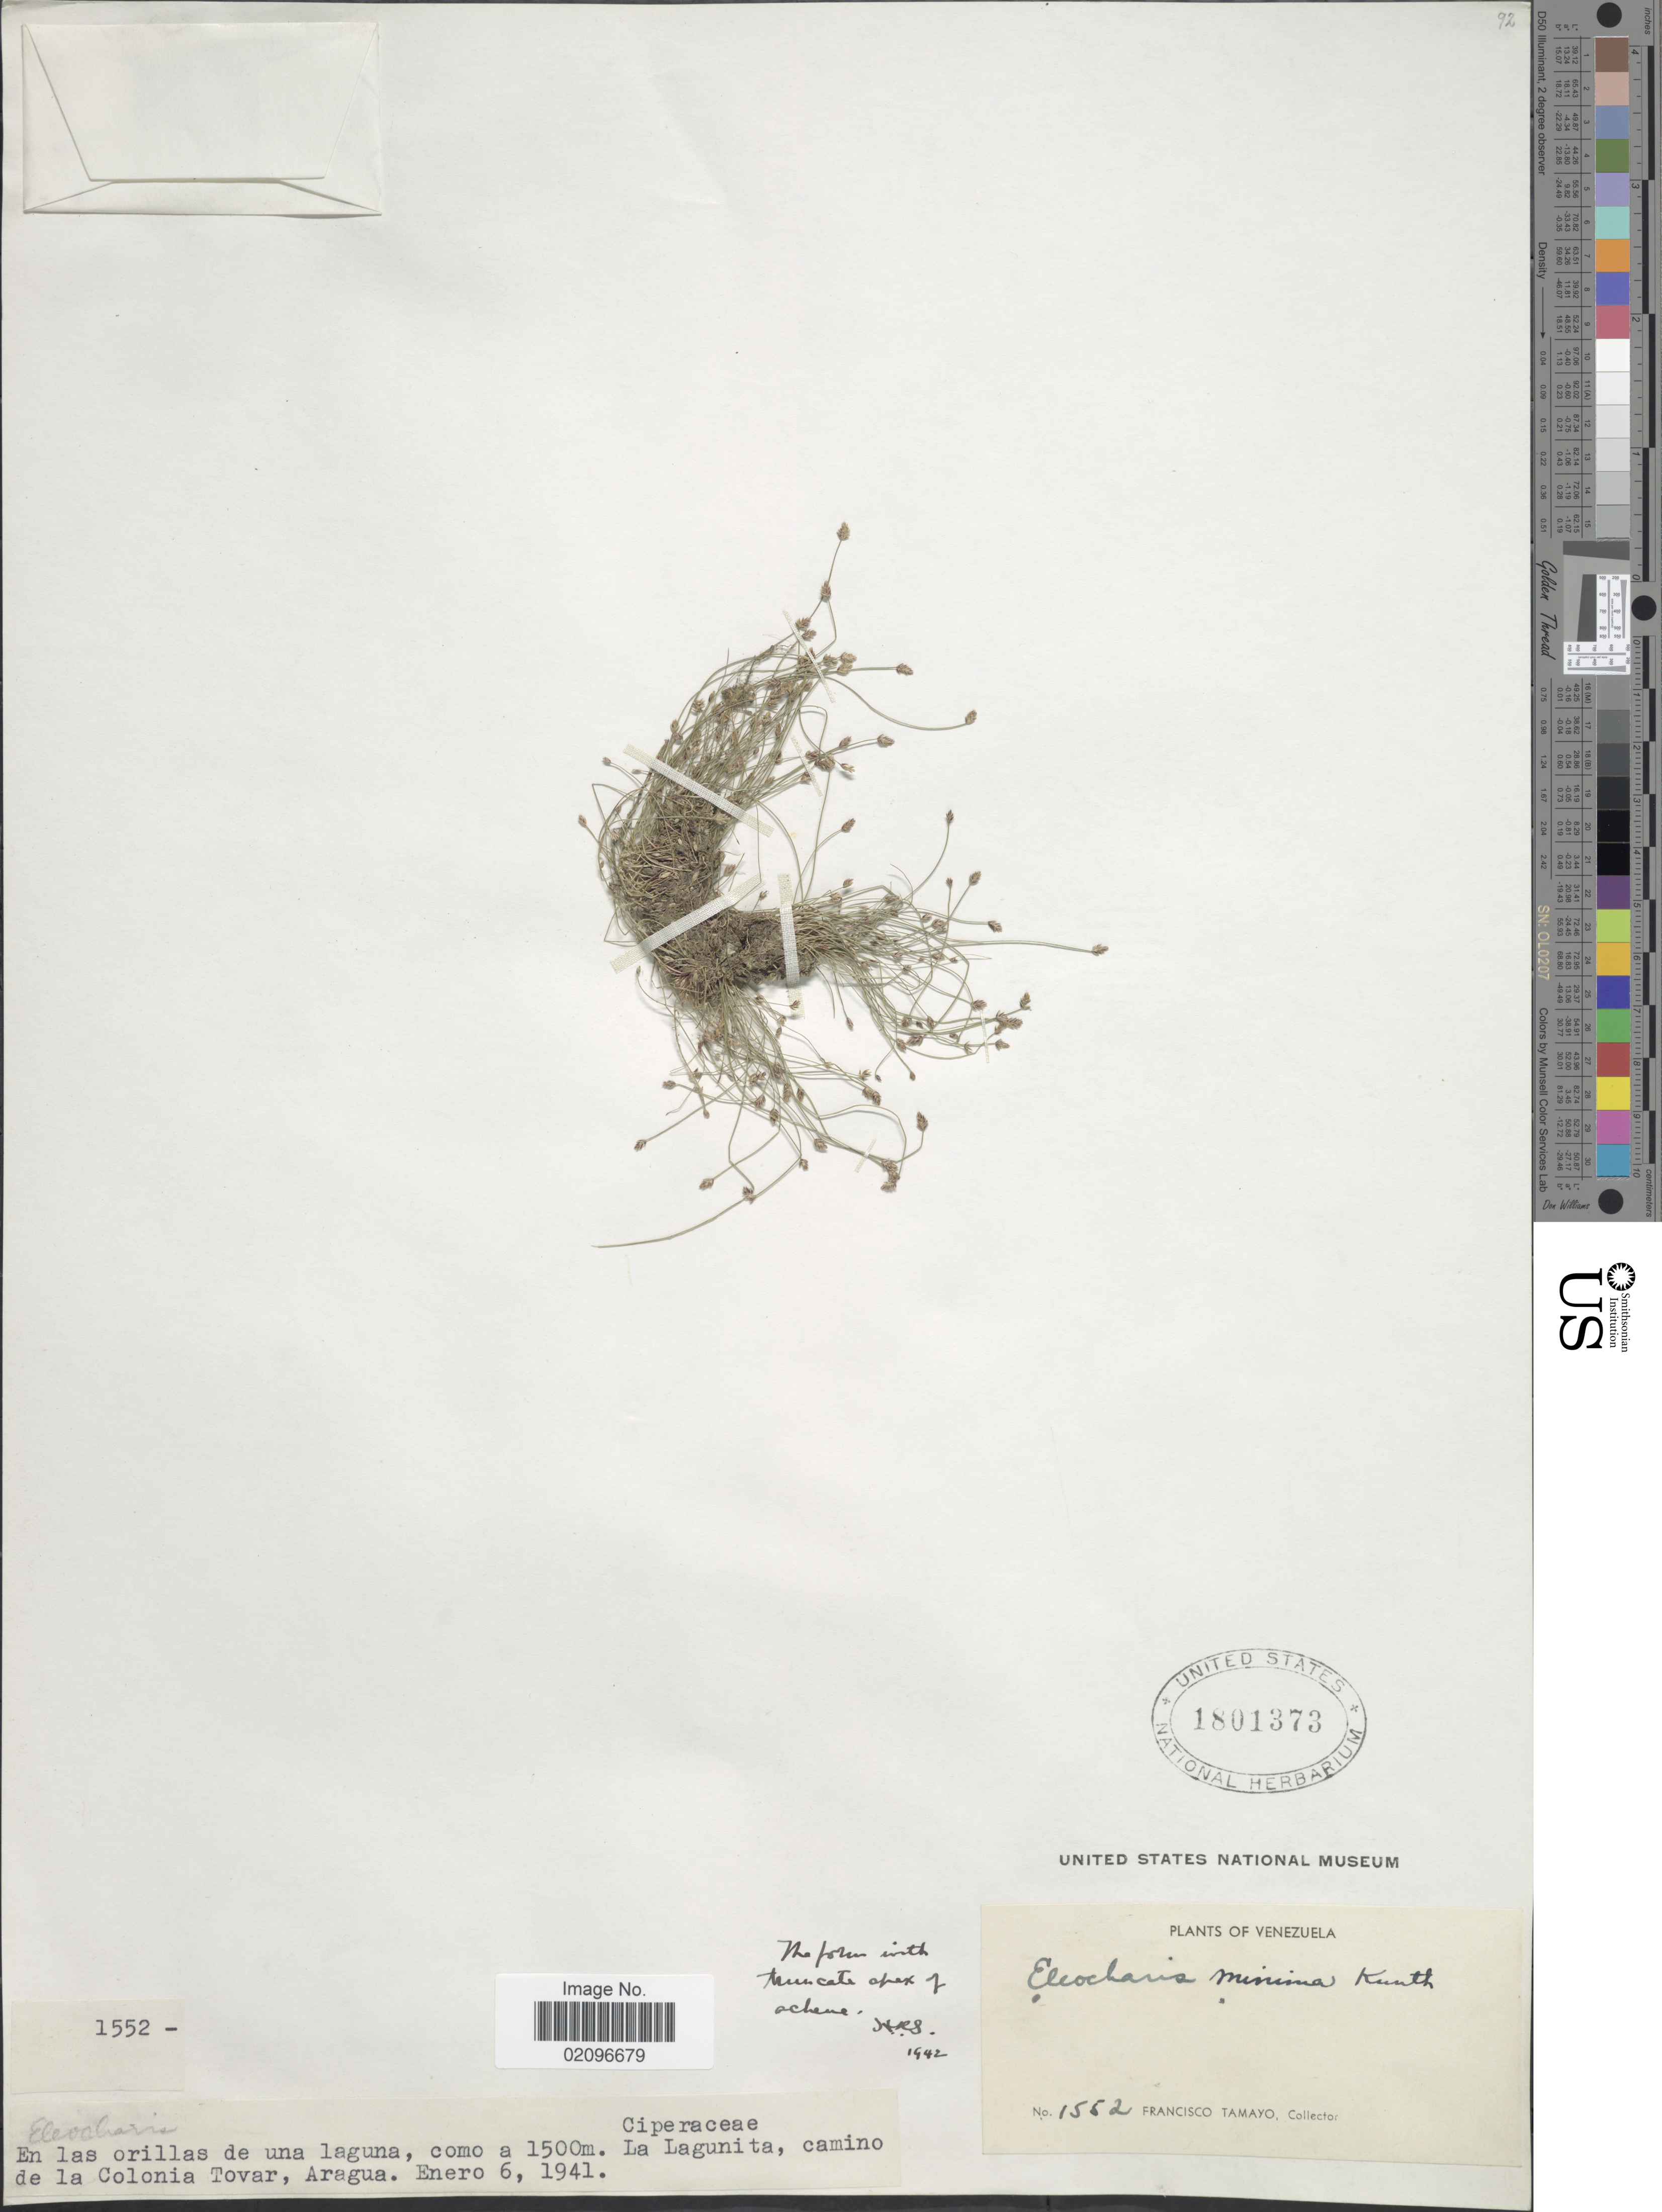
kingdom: Plantae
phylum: Tracheophyta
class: Liliopsida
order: Poales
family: Cyperaceae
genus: Eleocharis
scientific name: Eleocharis minima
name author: Kunth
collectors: F. Tamayo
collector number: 1552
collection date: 1941-01-06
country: Venezuela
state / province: Aragua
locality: En las orillas de una laguna, La Lagunita, camino de la Colonia Tovar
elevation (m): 1500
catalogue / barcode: US 1801373